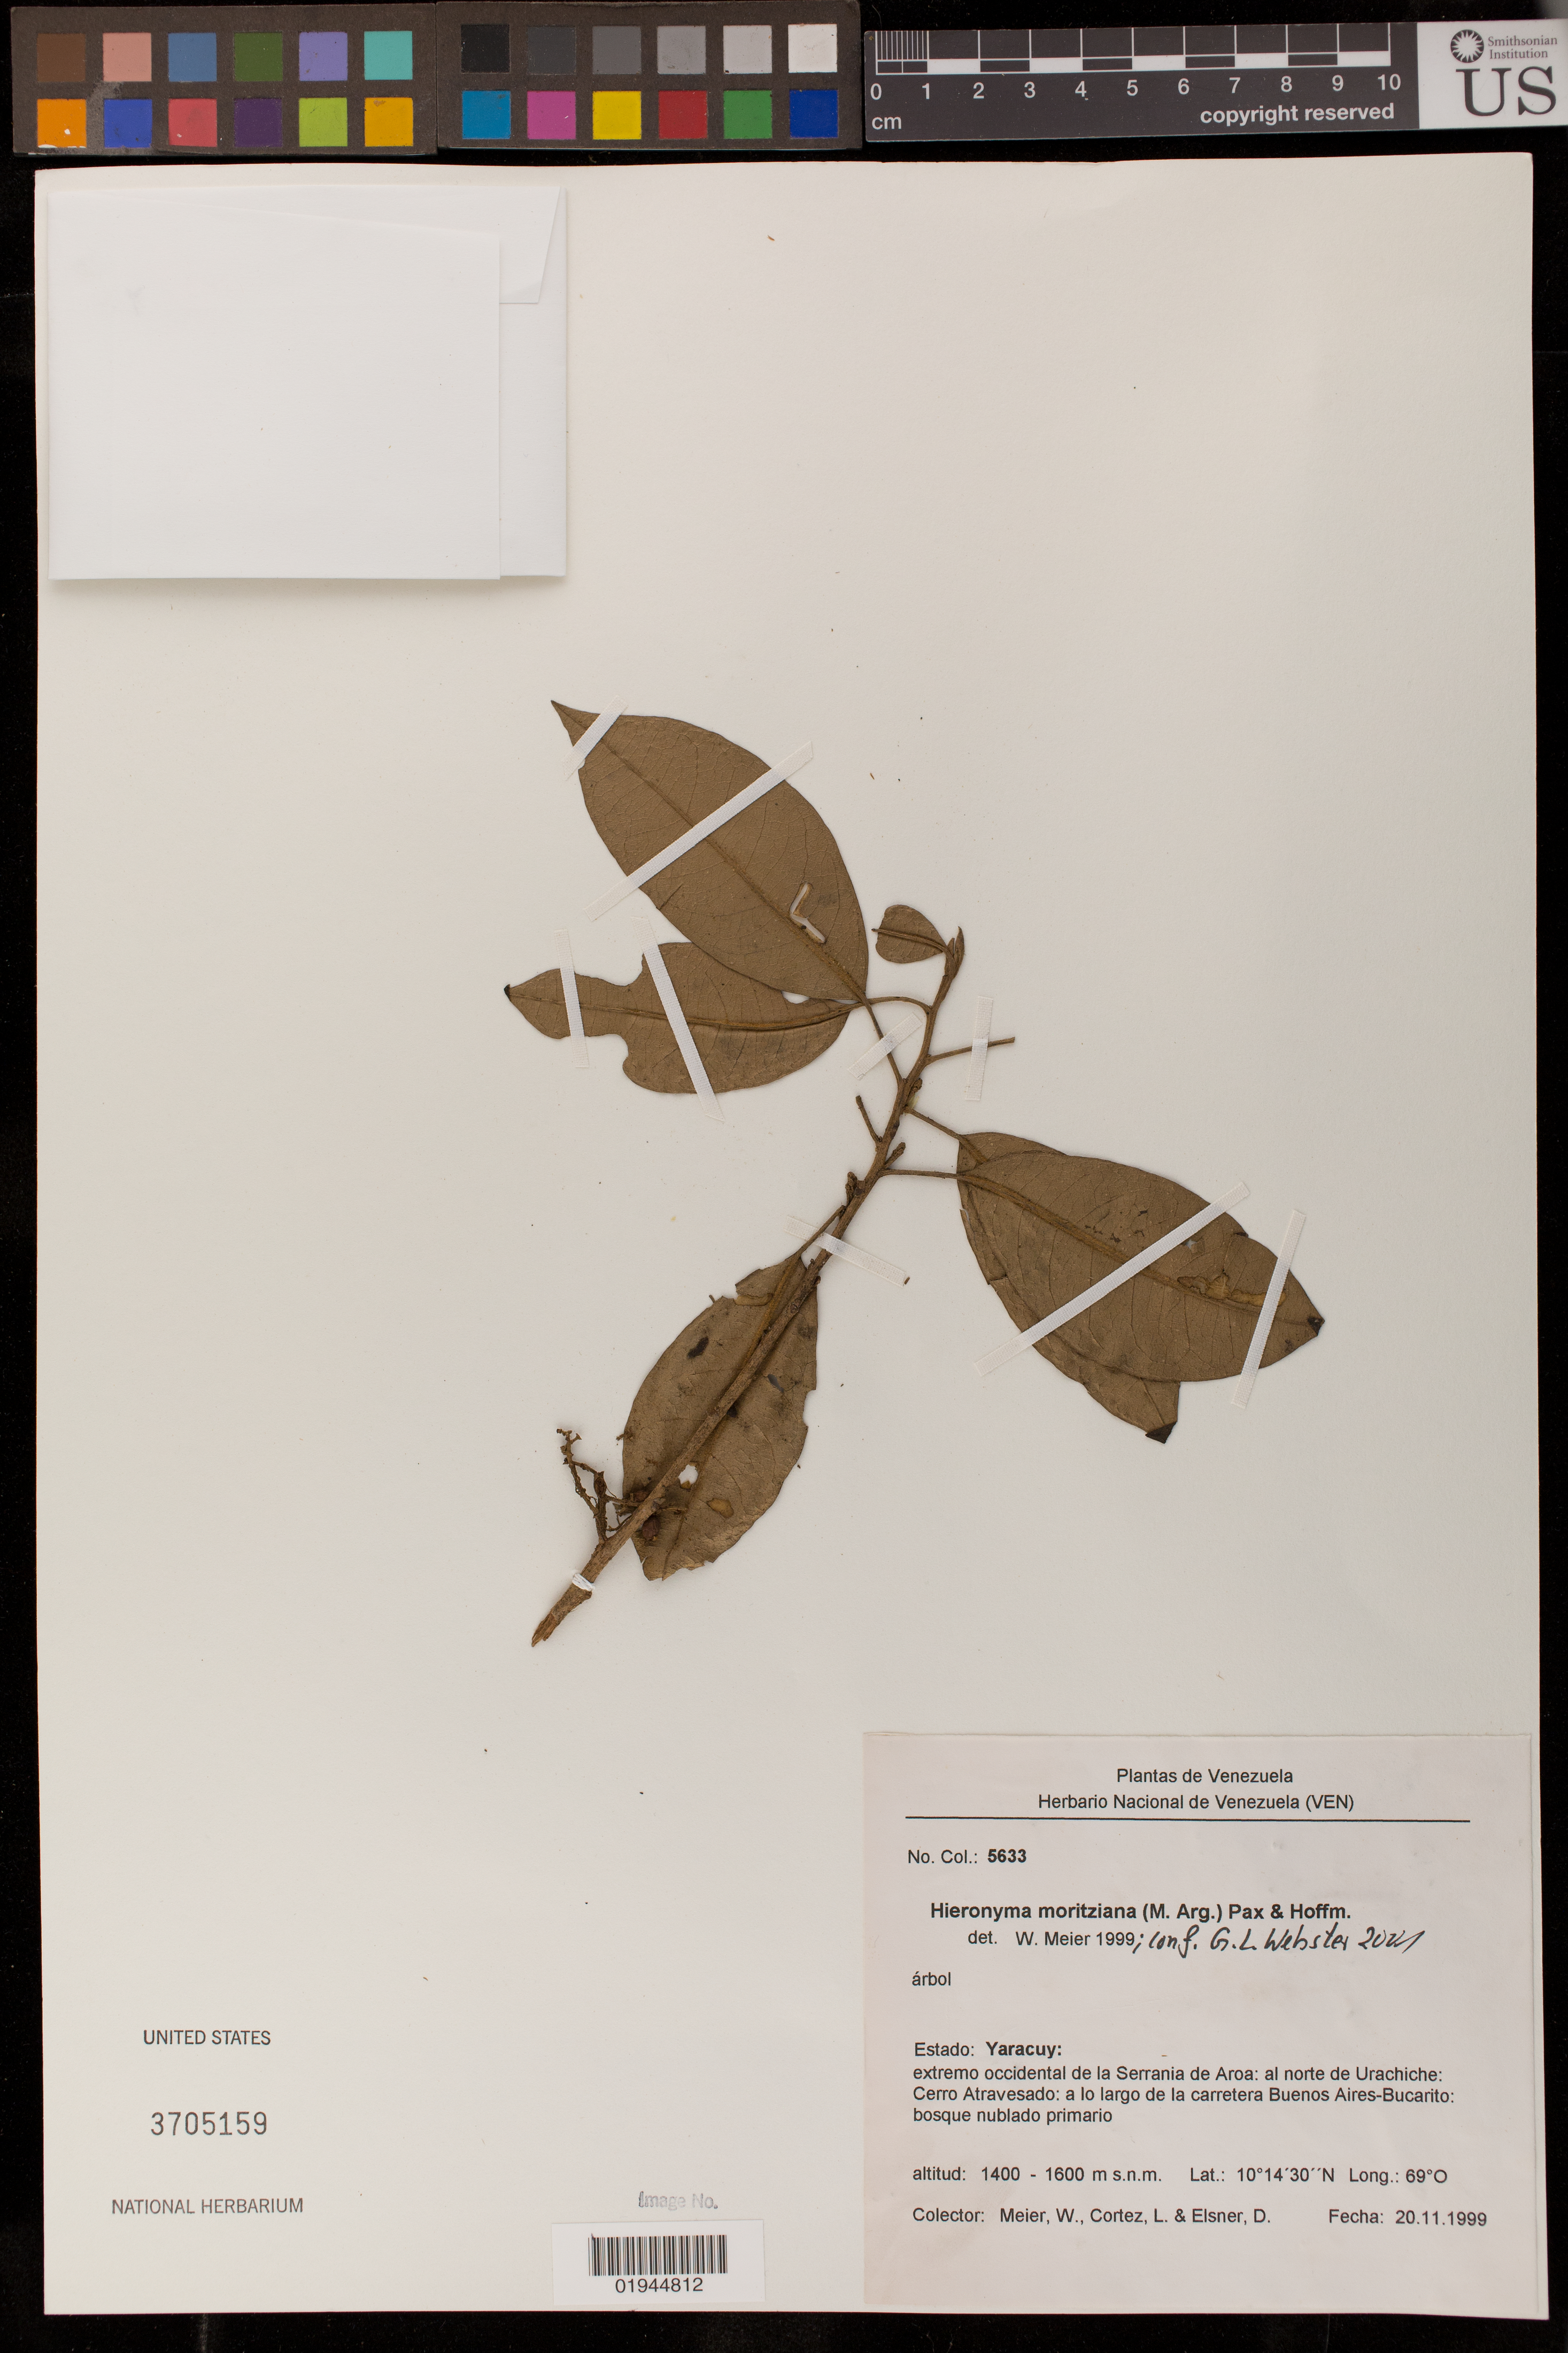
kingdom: Plantae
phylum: Tracheophyta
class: Magnoliopsida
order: Malpighiales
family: Phyllanthaceae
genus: Hieronyma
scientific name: Hieronyma moritziana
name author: (Müll. Arg.) Pax ex K. Hoffm.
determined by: Meier, Winfried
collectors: W. Meier, L. Cortéz & D. Elsner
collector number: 5633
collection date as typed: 20 Nov 1999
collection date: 1999-11-20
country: Venezuela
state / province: Yaracuy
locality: Extremo occidental de la Serrania de Aroa: al norte de Urachiche: Cerro Atravesado: a lo largo de la carretera Buenos Aires-Bucarito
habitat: bosque nublado primario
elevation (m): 1400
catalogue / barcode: US 3705159